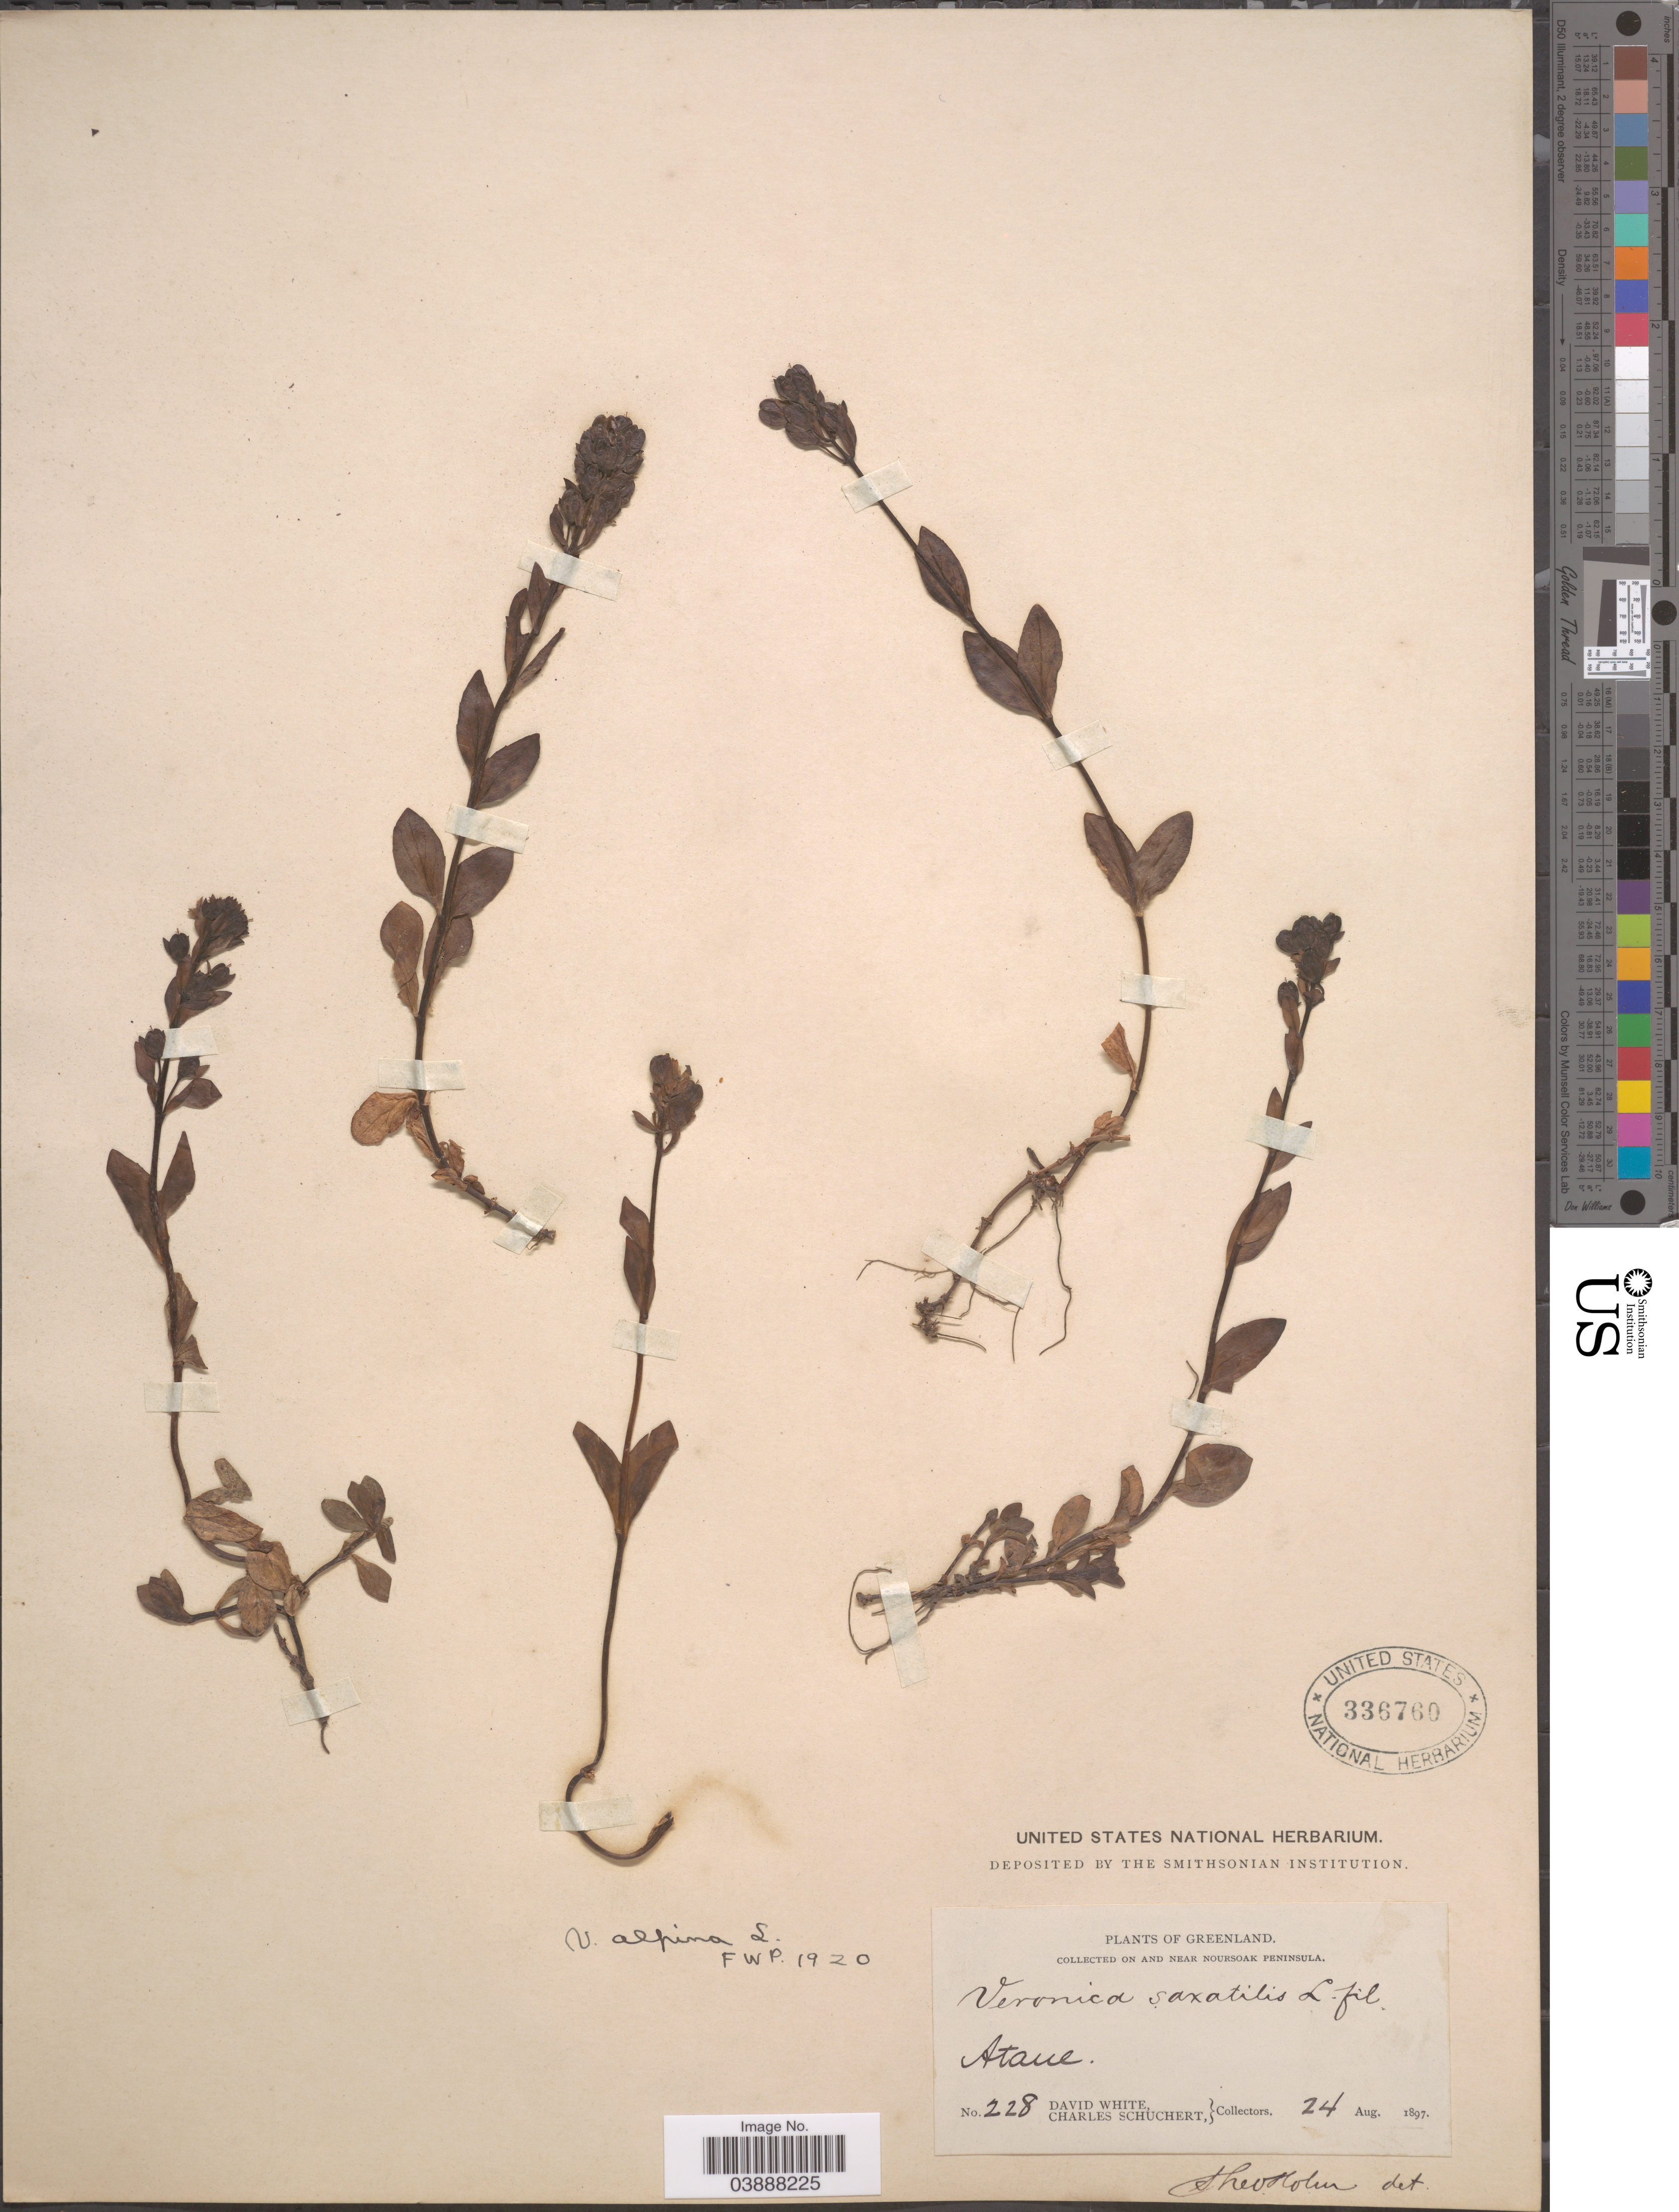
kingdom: Plantae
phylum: Tracheophyta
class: Magnoliopsida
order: Lamiales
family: Plantaginaceae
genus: Veronica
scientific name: Veronica wormskjoldii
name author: Roem. & Schult.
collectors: D. White & C. Schuchert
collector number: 228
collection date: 1897-08-24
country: Greenland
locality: On and near Noursoak Peninsula. Atane.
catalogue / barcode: US 336760